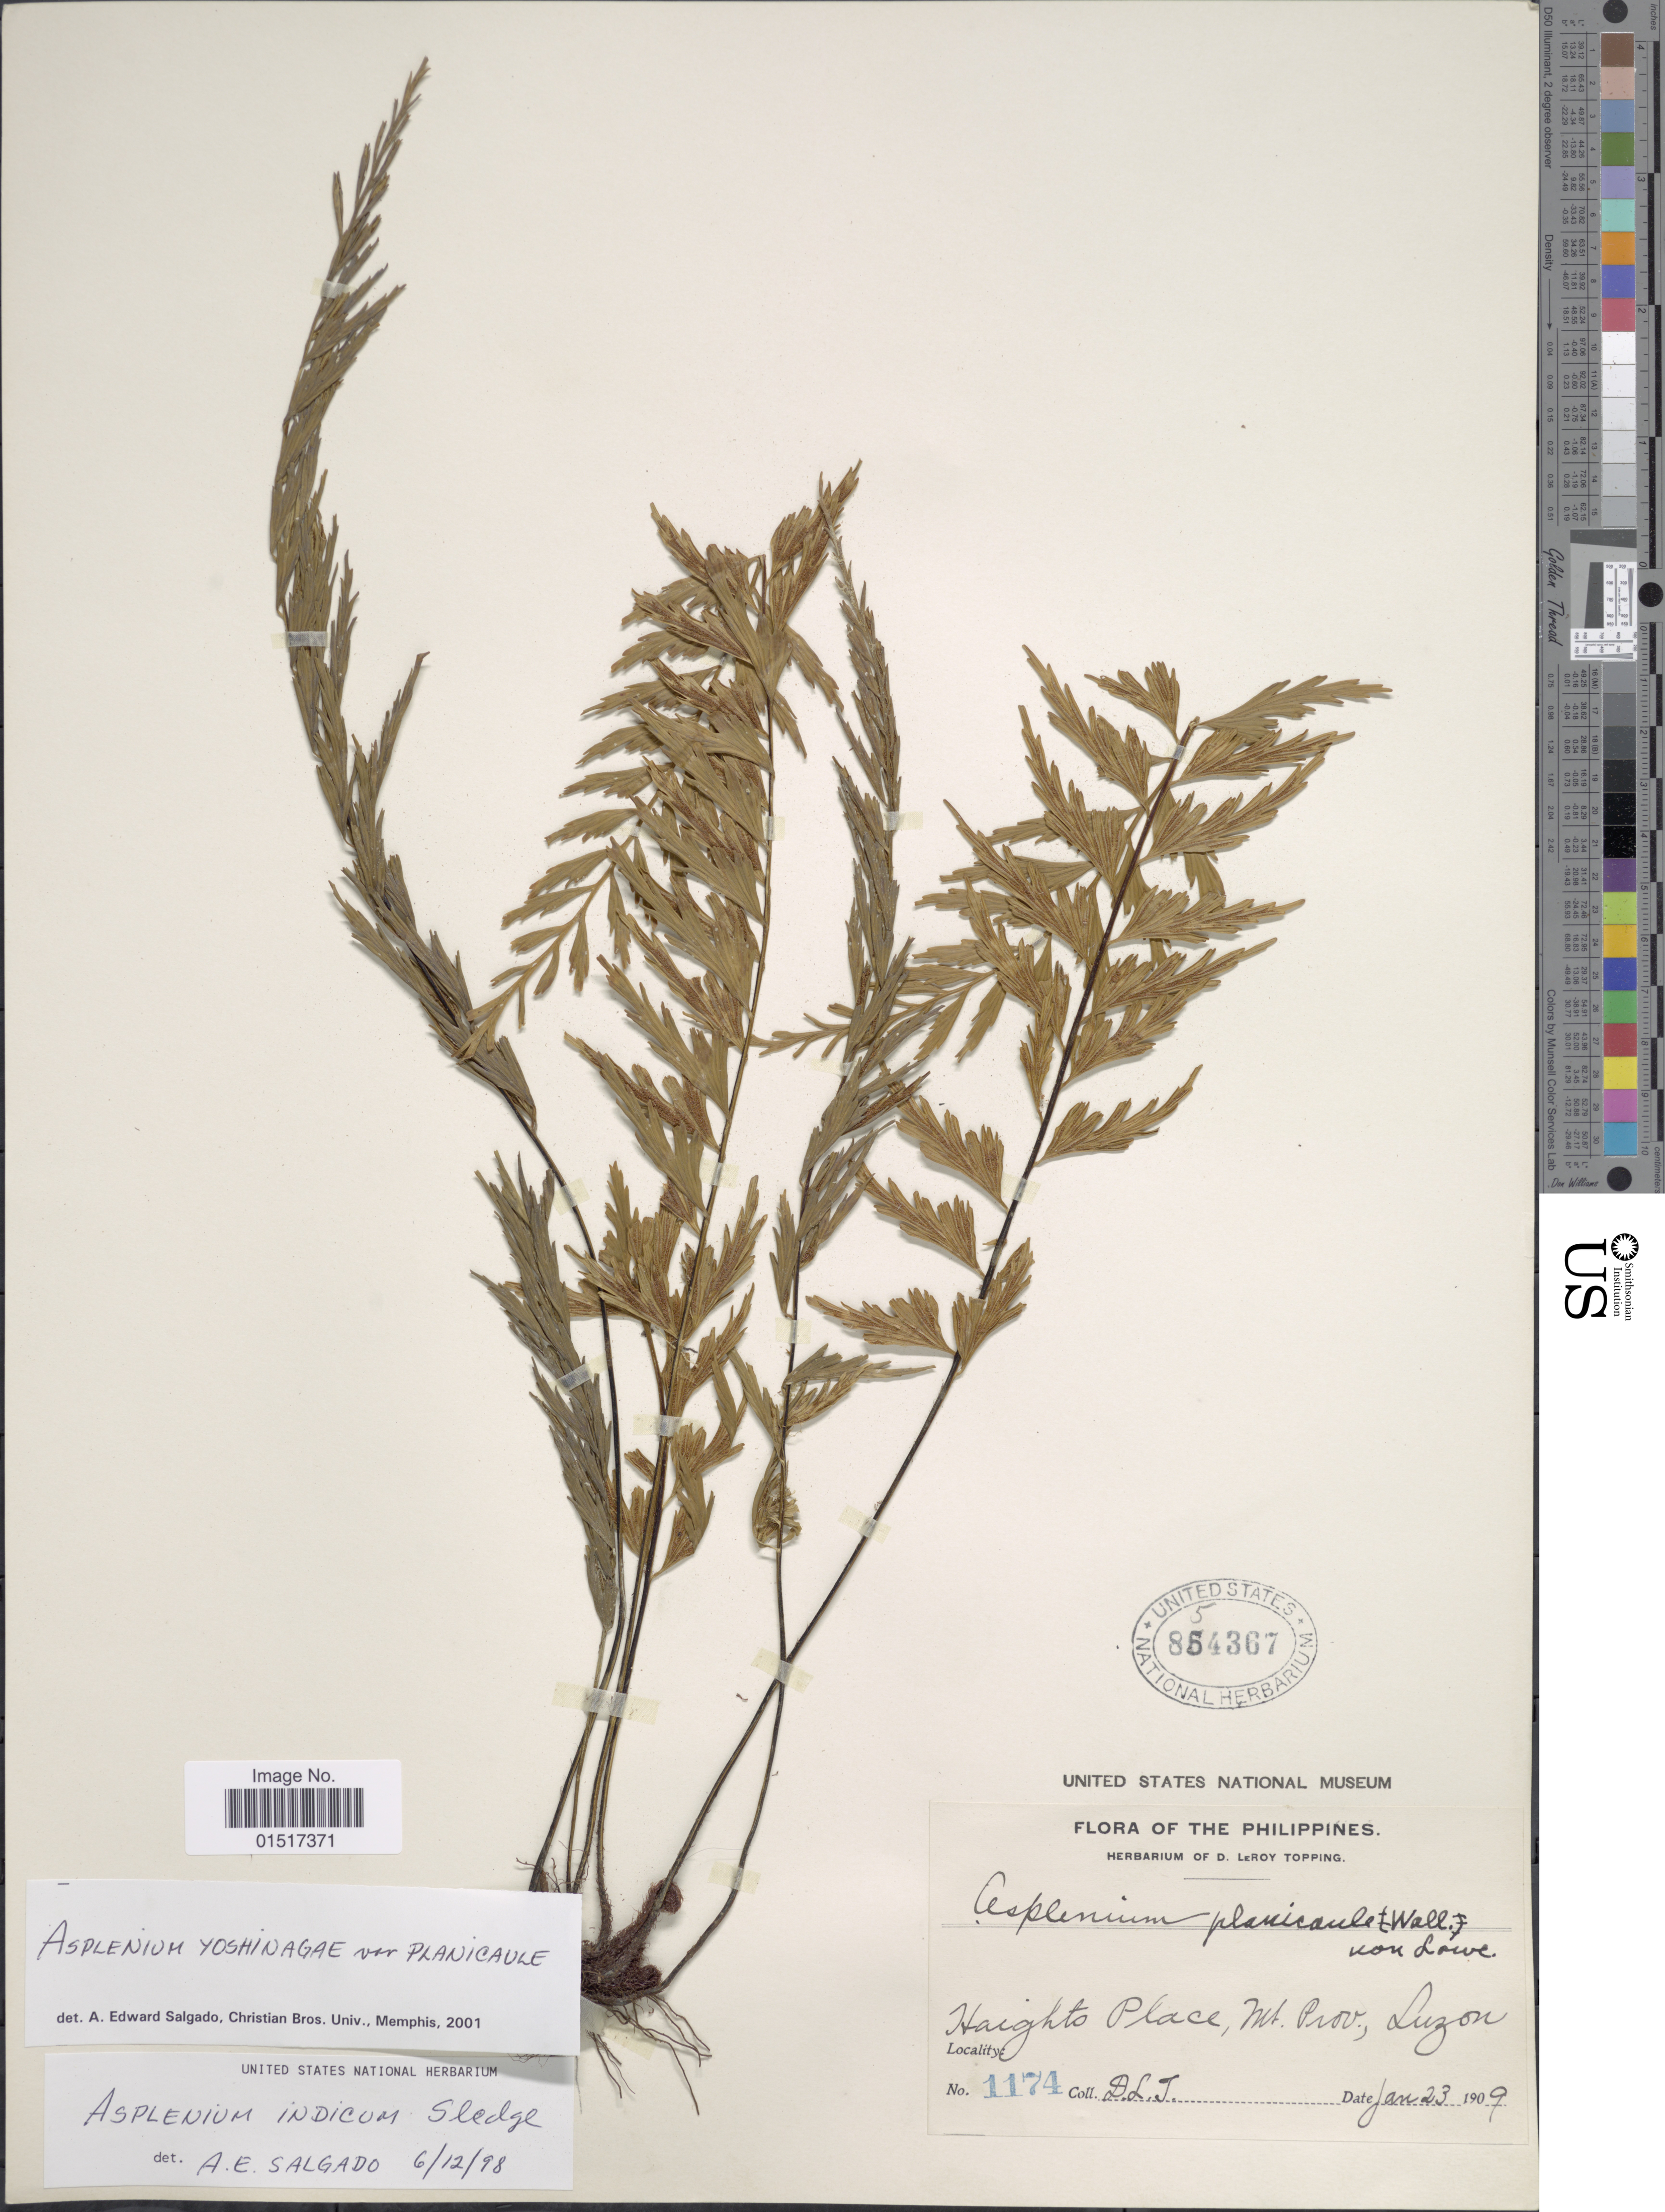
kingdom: Plantae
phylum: Tracheophyta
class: Polypodiopsida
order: Polypodiales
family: Aspleniaceae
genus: Asplenium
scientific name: Asplenium yoshinagae var. planicaule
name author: (Wall. ex Mett.) C.V. Morton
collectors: D. L. Topping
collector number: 1174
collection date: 1909-01-23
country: Philippines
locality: Haights Place, Mt. Prov., Luzon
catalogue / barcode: US 854367